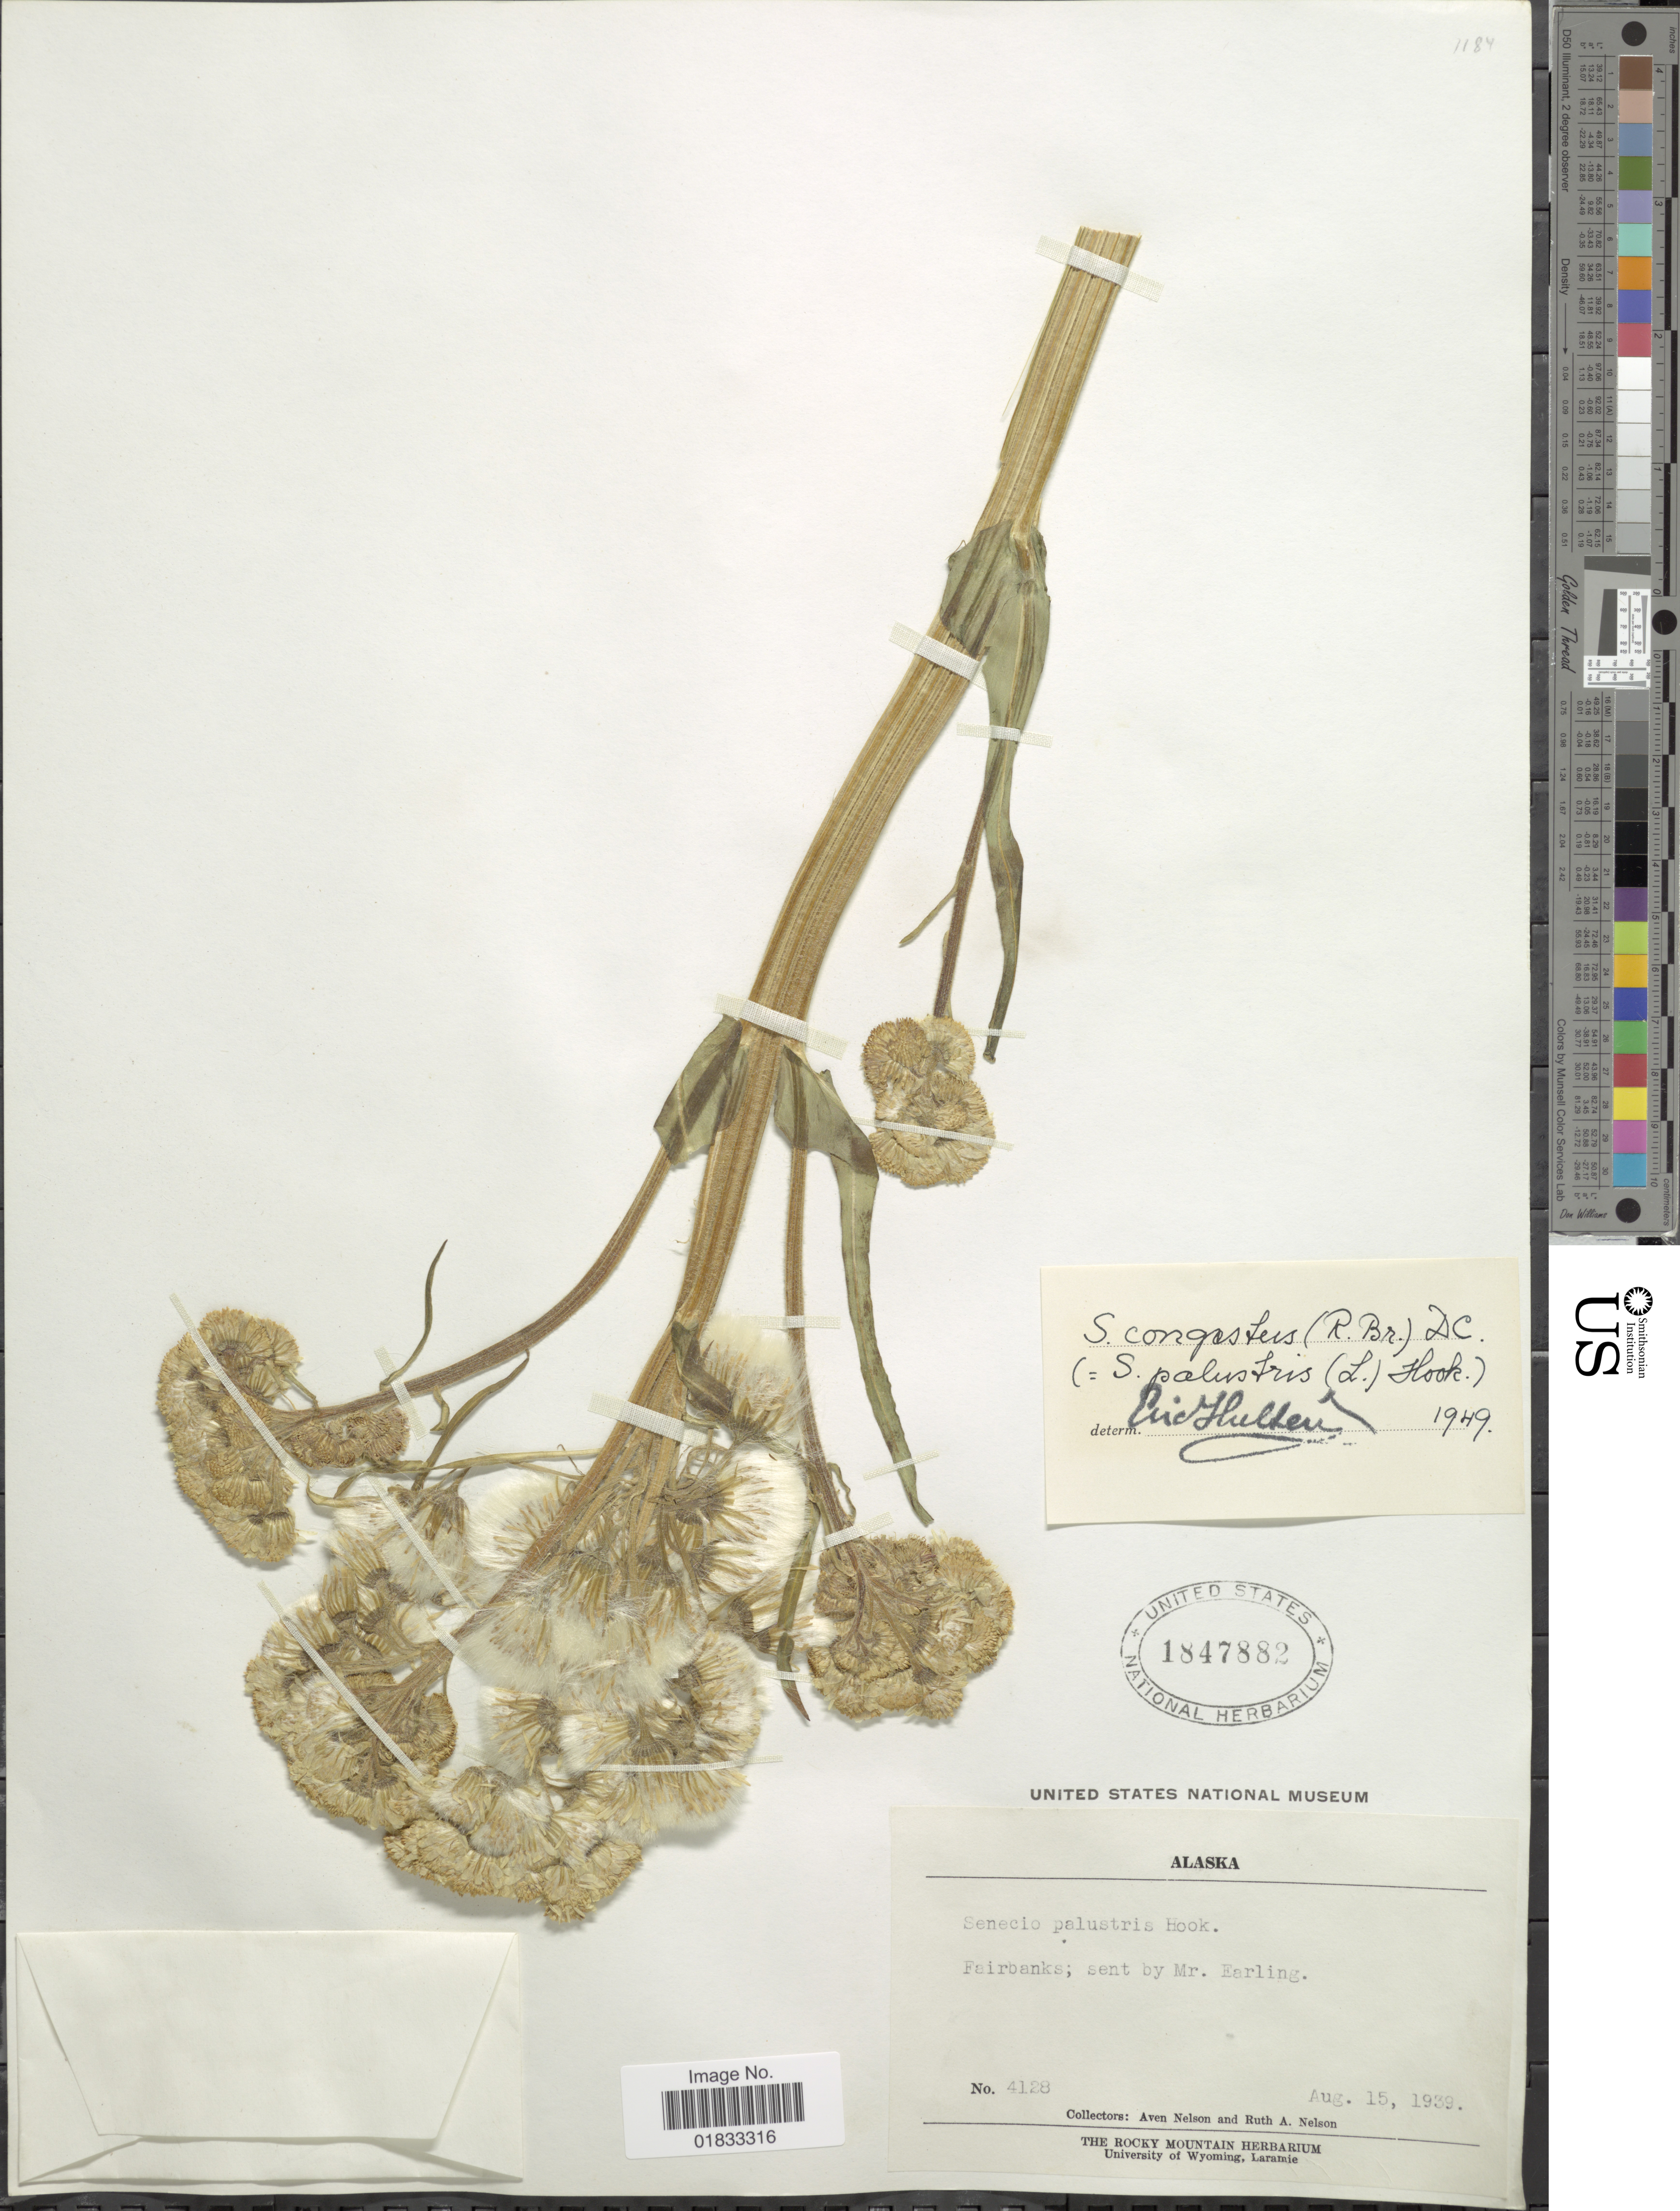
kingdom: Plantae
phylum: Tracheophyta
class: Magnoliopsida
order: Asterales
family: Asteraceae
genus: Tephroseris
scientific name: Tephroseris palustris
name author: (L.) Rchb.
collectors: A. Nelson & R. A. Nelson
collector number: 4128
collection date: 1939-08-15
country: United States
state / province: Alaska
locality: Fairbanks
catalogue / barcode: US 1847882